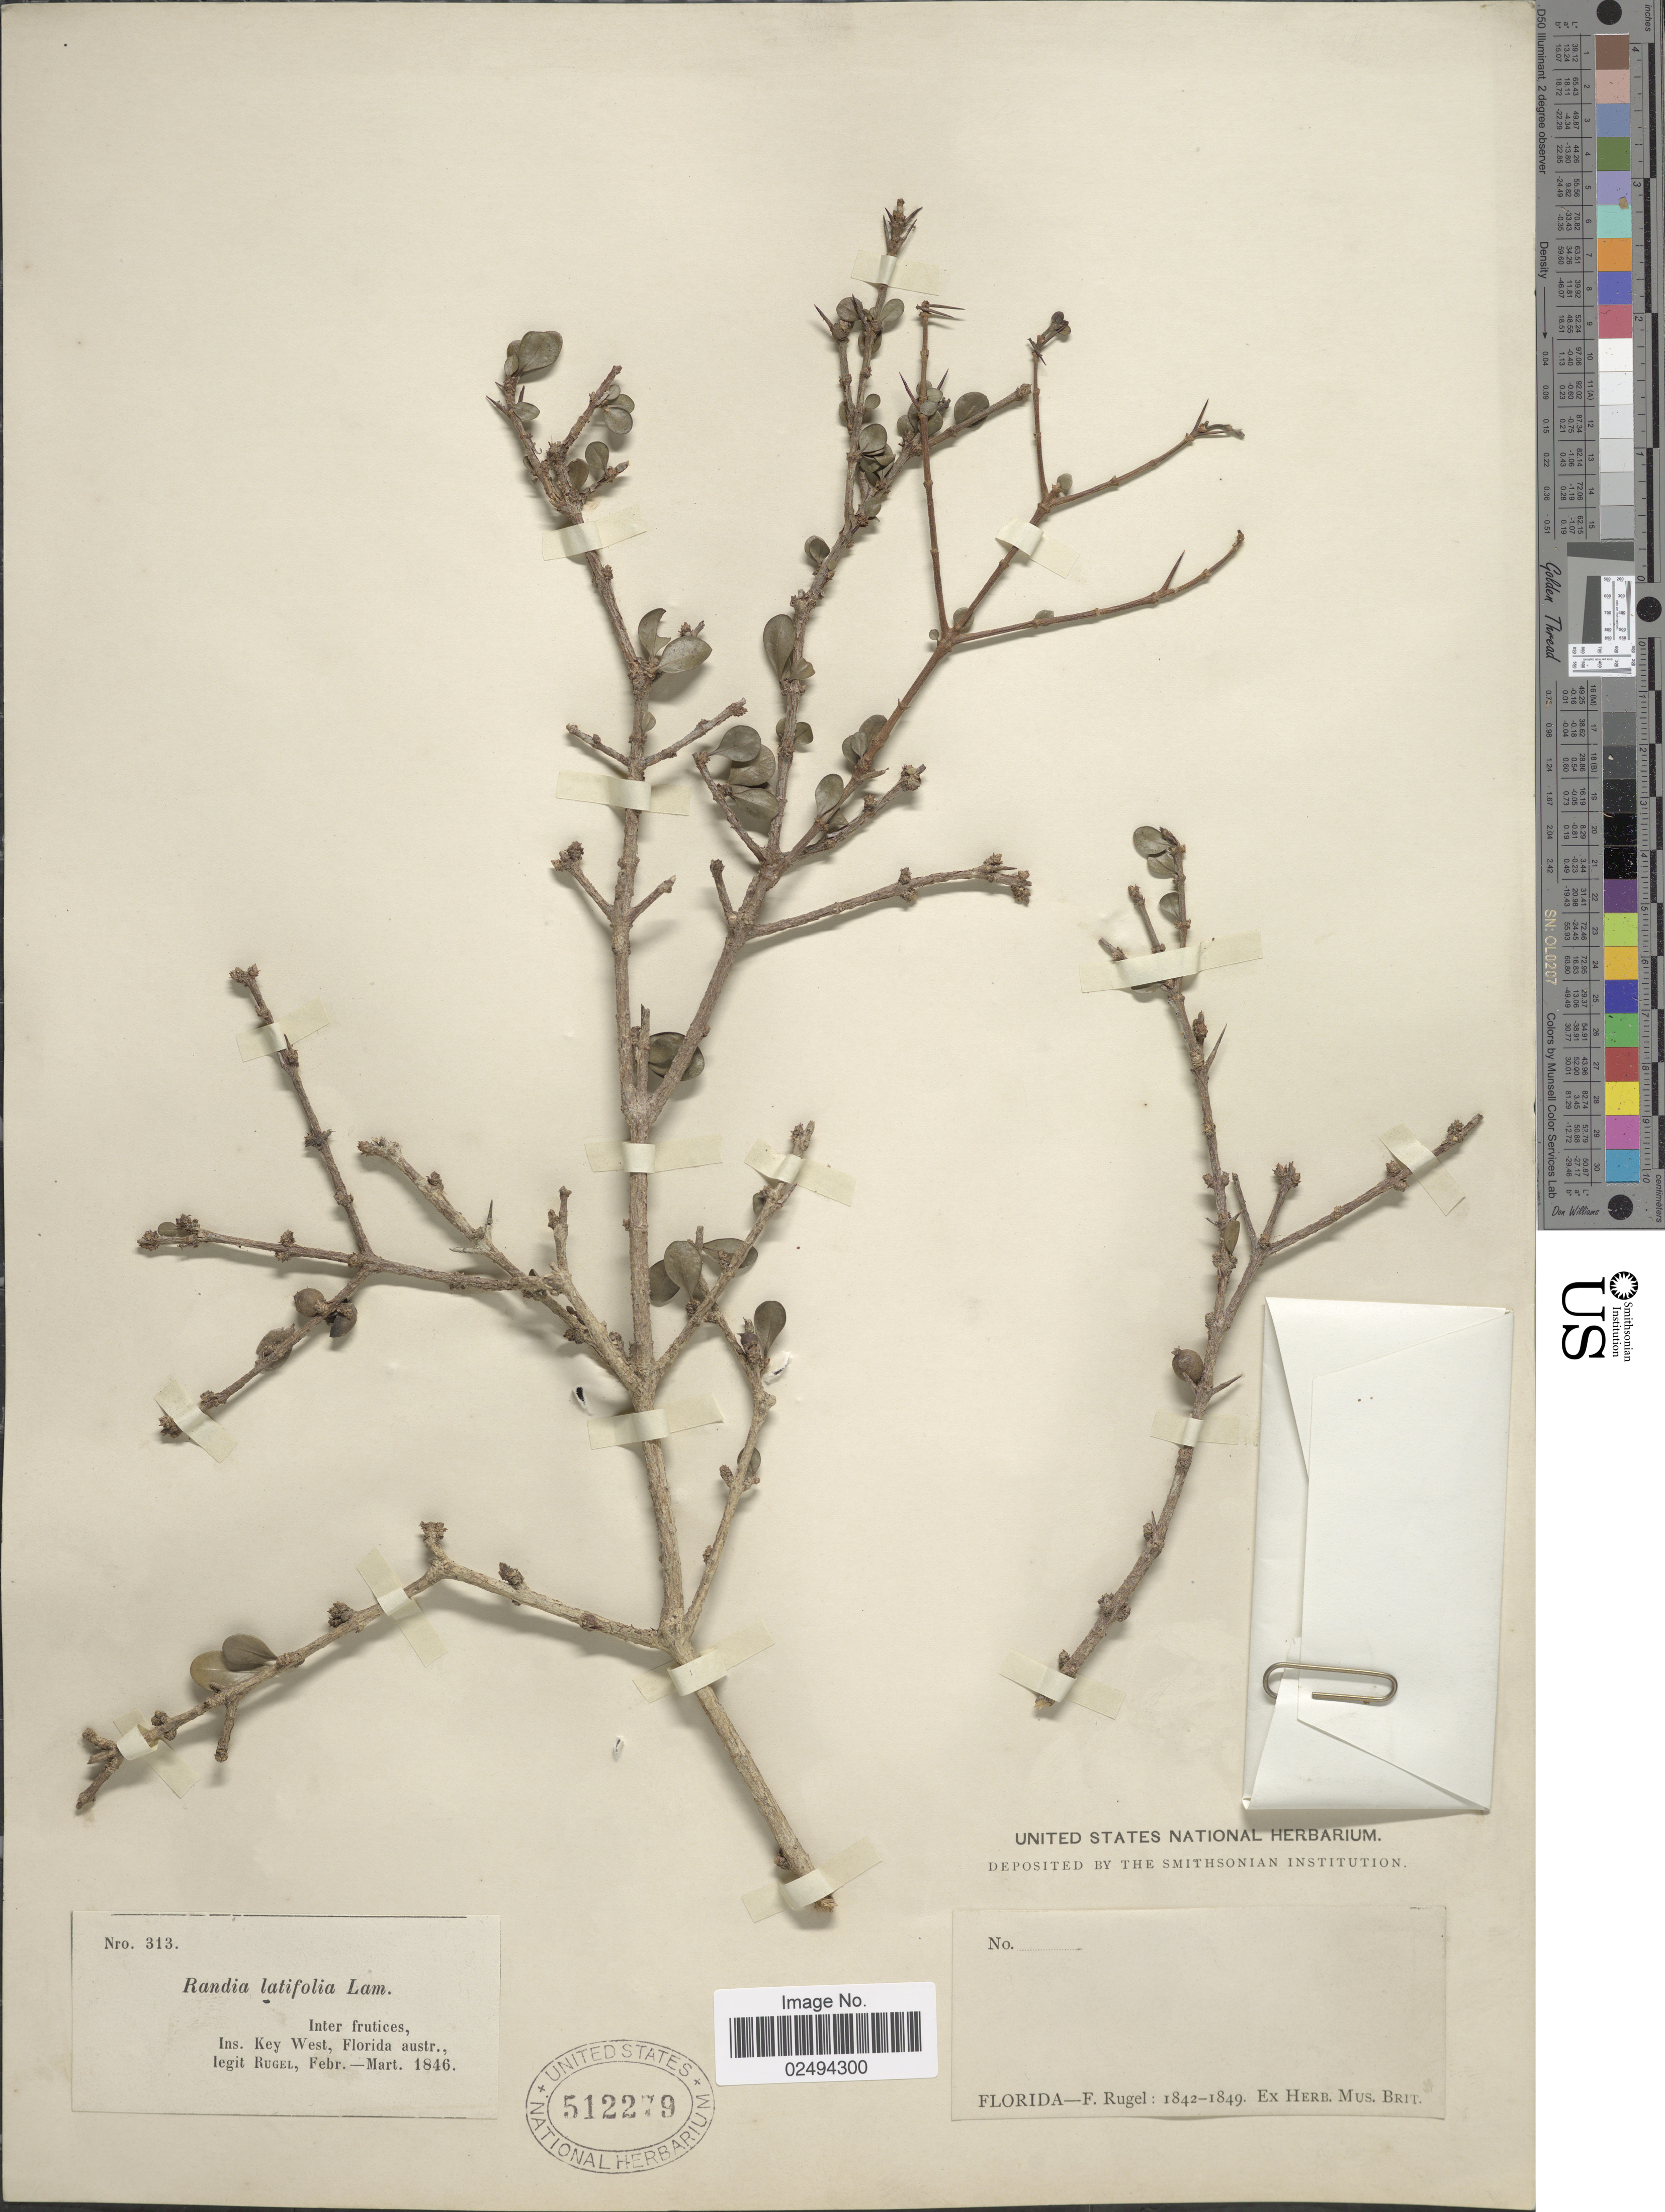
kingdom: Plantae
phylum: Tracheophyta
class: Magnoliopsida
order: Gentianales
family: Rubiaceae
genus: Randia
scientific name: Randia aculeata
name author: L.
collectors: Rugel, --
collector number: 313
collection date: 1846-02/1846-03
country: United States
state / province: Florida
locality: Ins Key West, Florida austr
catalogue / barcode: US 512279